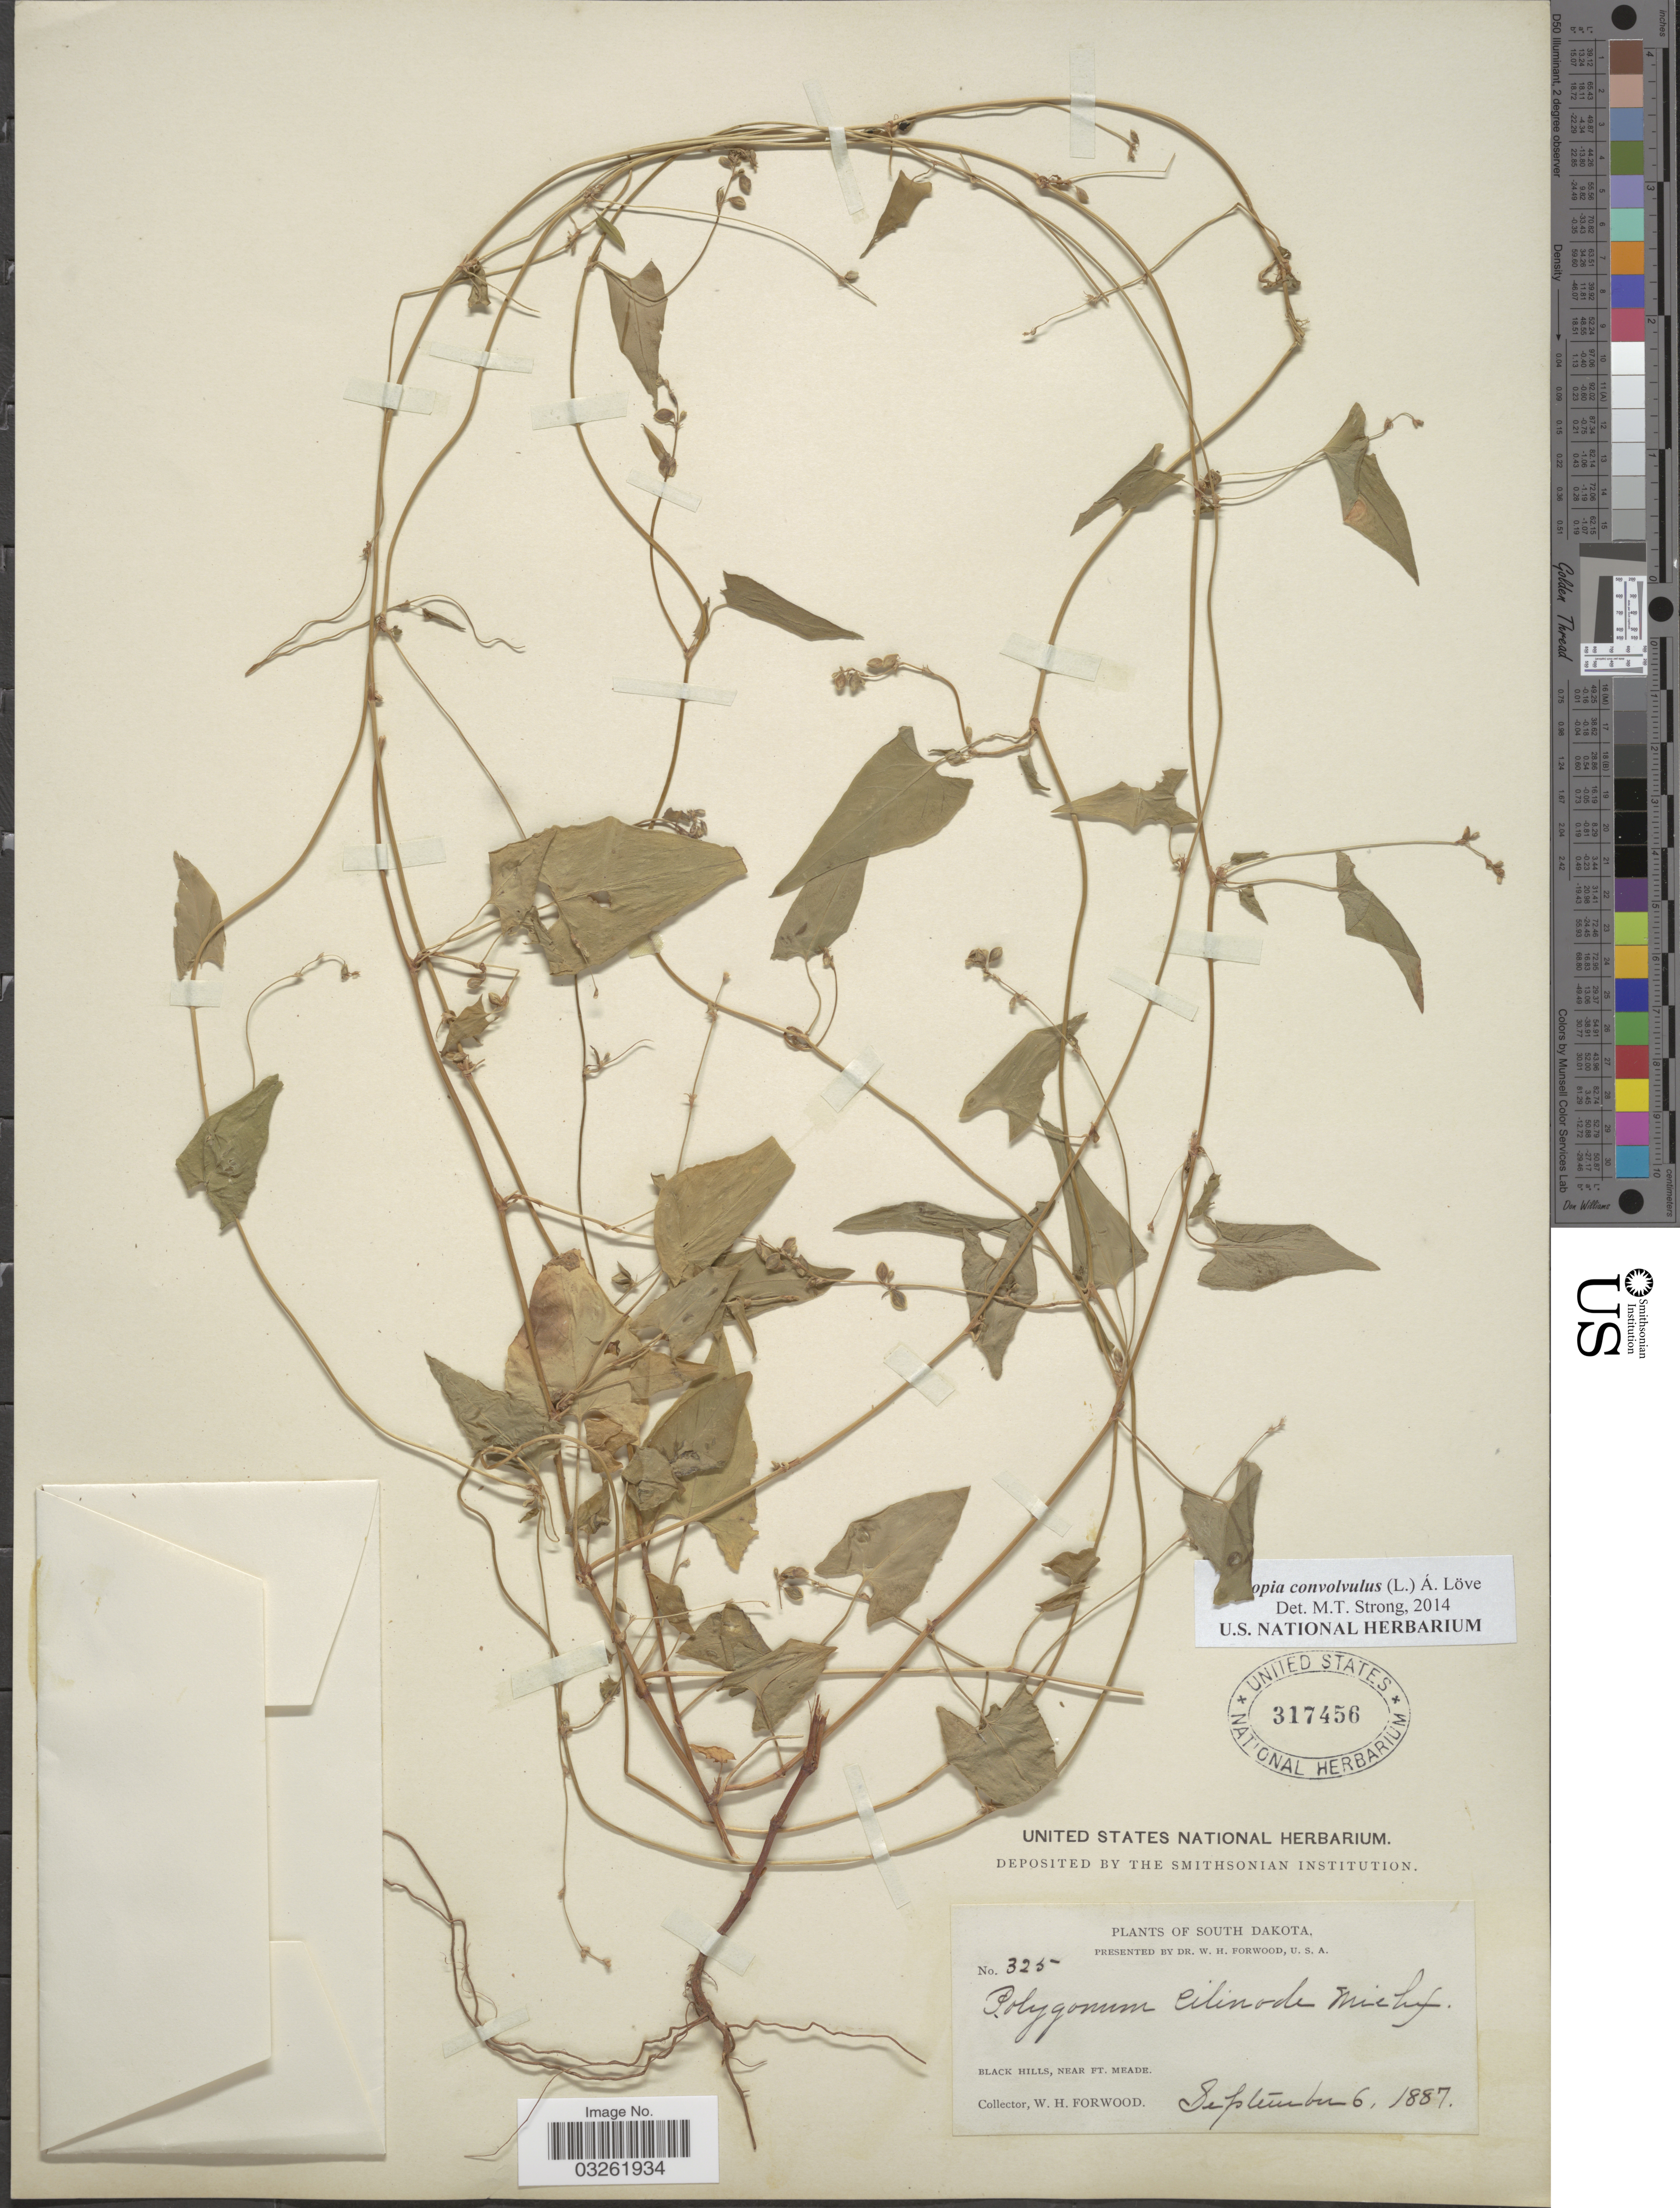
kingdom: Plantae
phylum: Tracheophyta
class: Magnoliopsida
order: Caryophyllales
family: Polygonaceae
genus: Fallopia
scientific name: Fallopia convolvulus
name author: (L.) Á. Löve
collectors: W. Forwood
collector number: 325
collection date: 1887-09-06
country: United States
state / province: South Dakota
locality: Black Hills, near Ft. Meade.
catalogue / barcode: US 317456